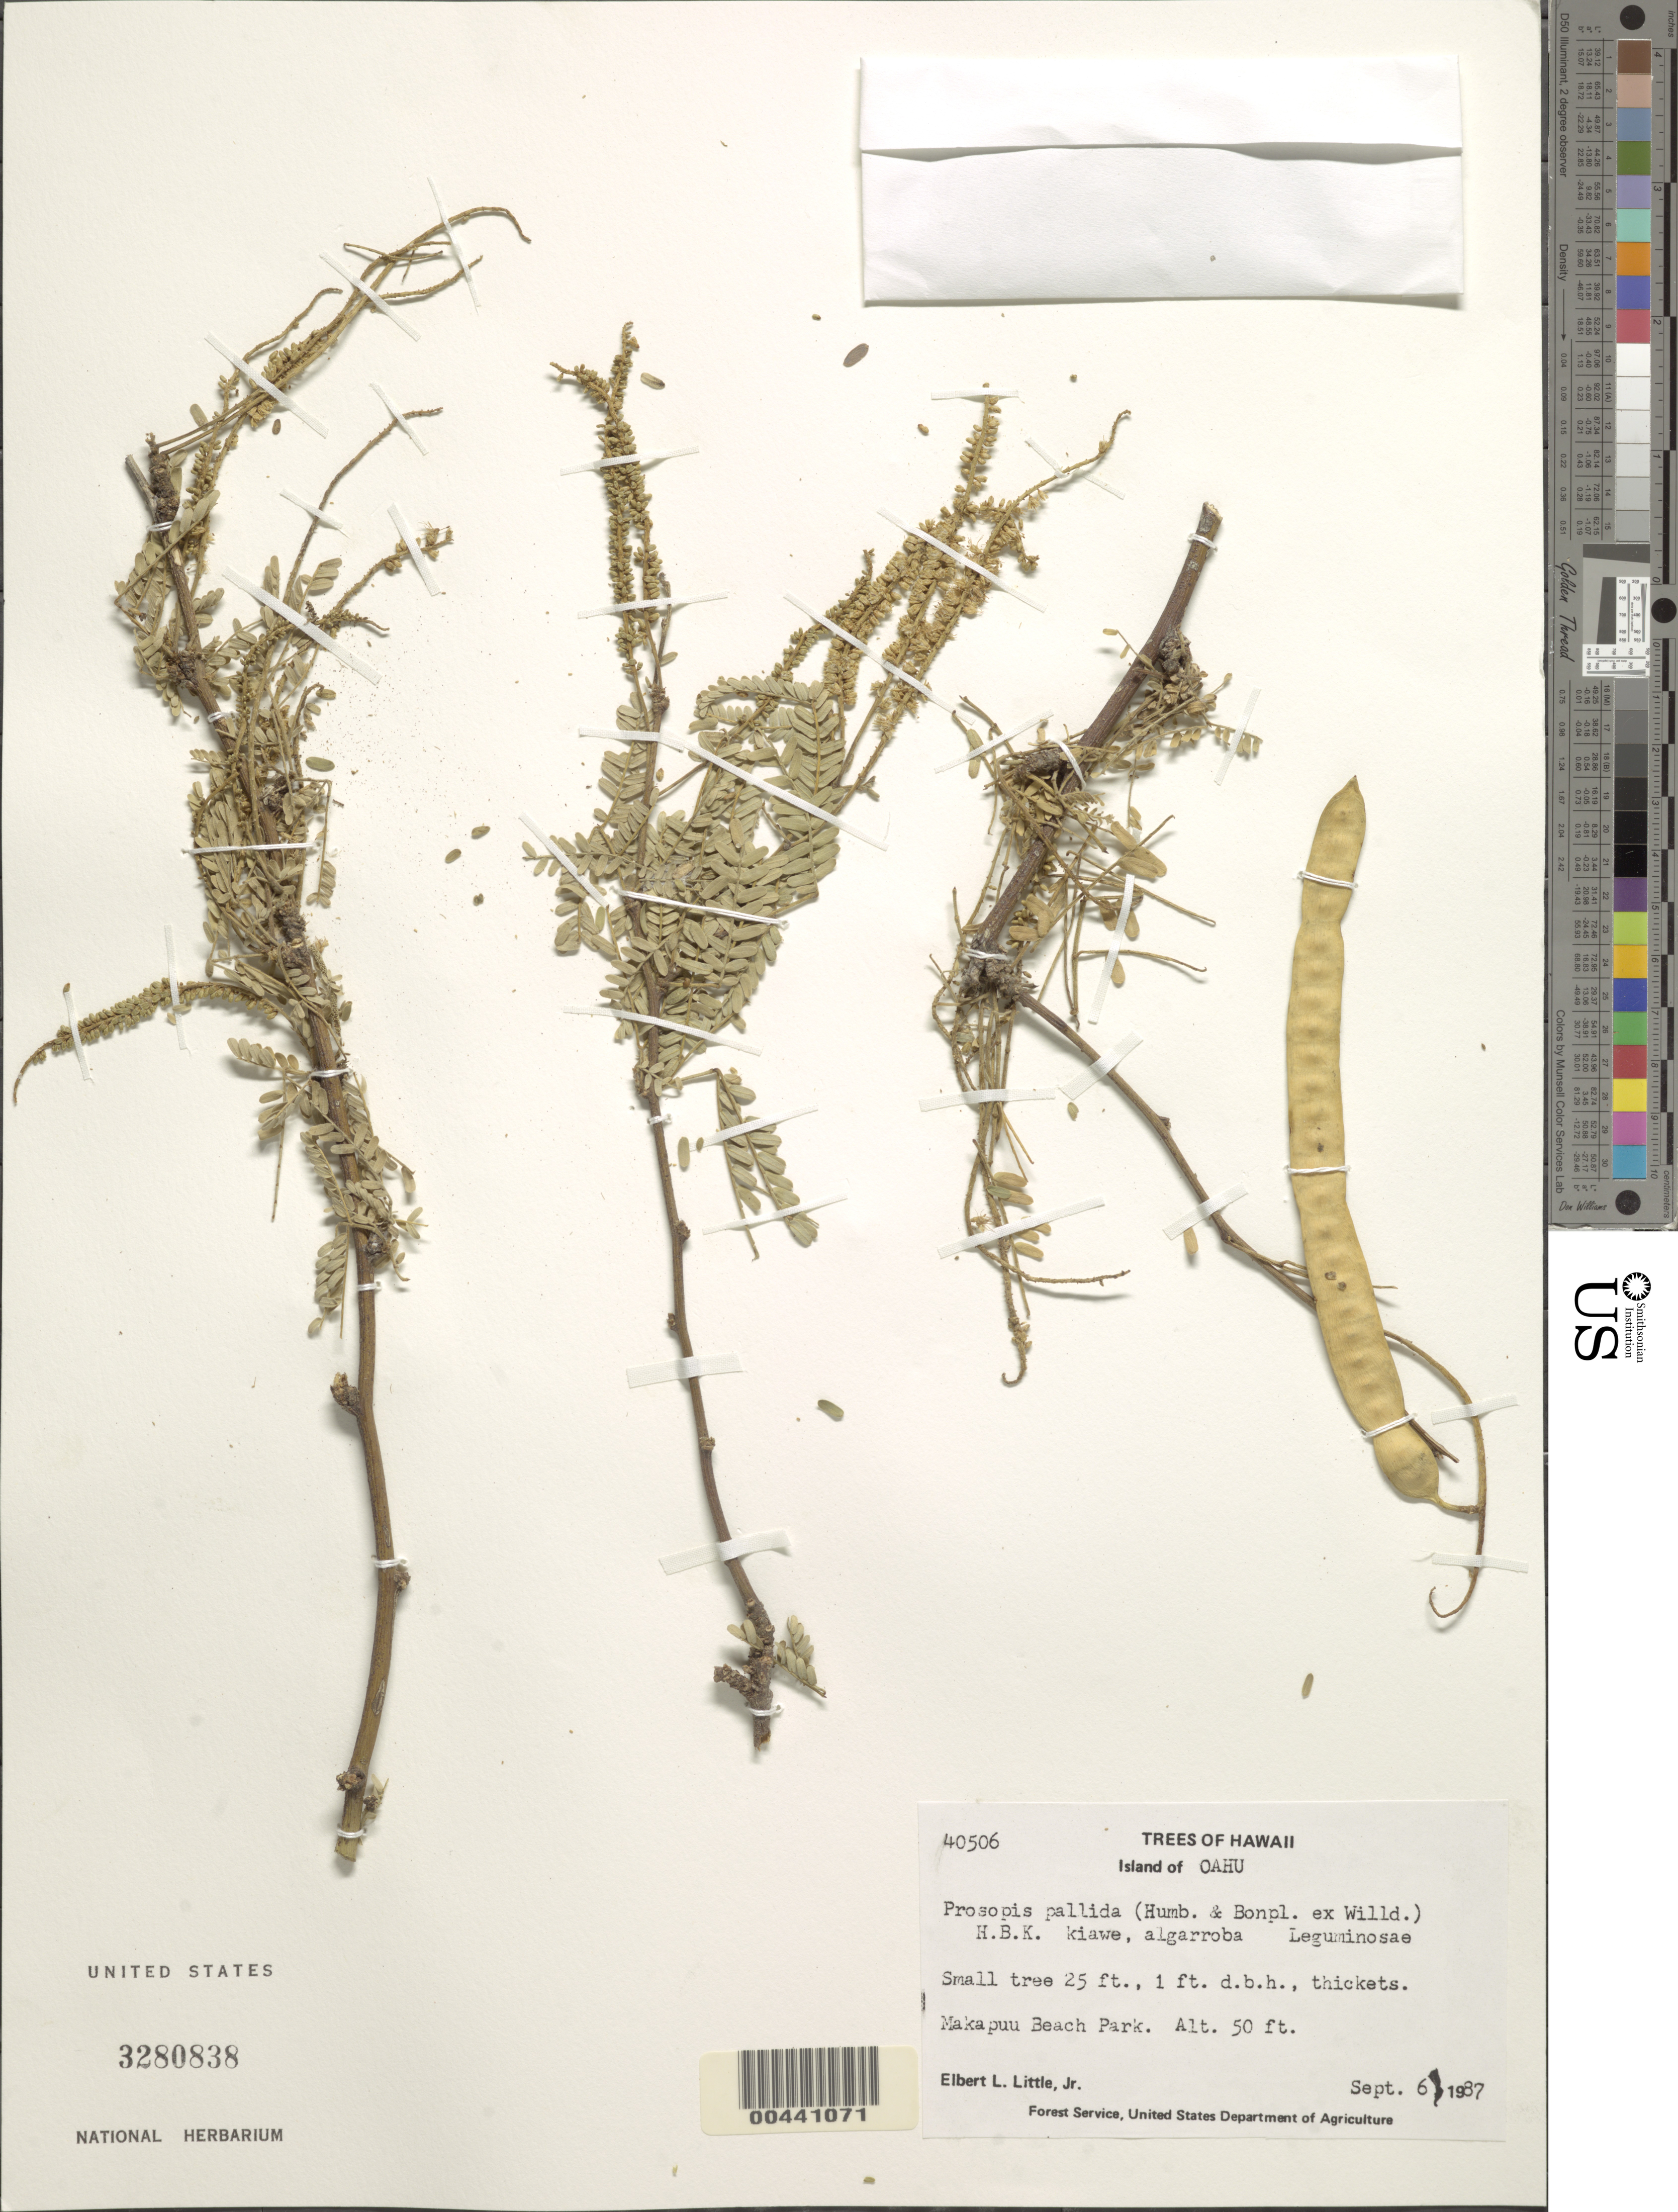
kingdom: Plantae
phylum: Tracheophyta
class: Magnoliopsida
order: Fabales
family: Fabaceae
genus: Neltuma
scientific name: Neltuma pallida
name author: (Humb. & Bonpl. ex Willd.) C. E. Hughes & G.P. Lewis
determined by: Wagner, W. L., (BOT), Smithsonian Institution - National Museum of Natural History (UNITED STATES)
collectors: E. L. Little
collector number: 40506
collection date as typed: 6 Sep 1987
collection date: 1987-09-06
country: United States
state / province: Hawaii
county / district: Honolulu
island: Oahu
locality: Makapuu Beach Park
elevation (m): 15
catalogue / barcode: US 3280838